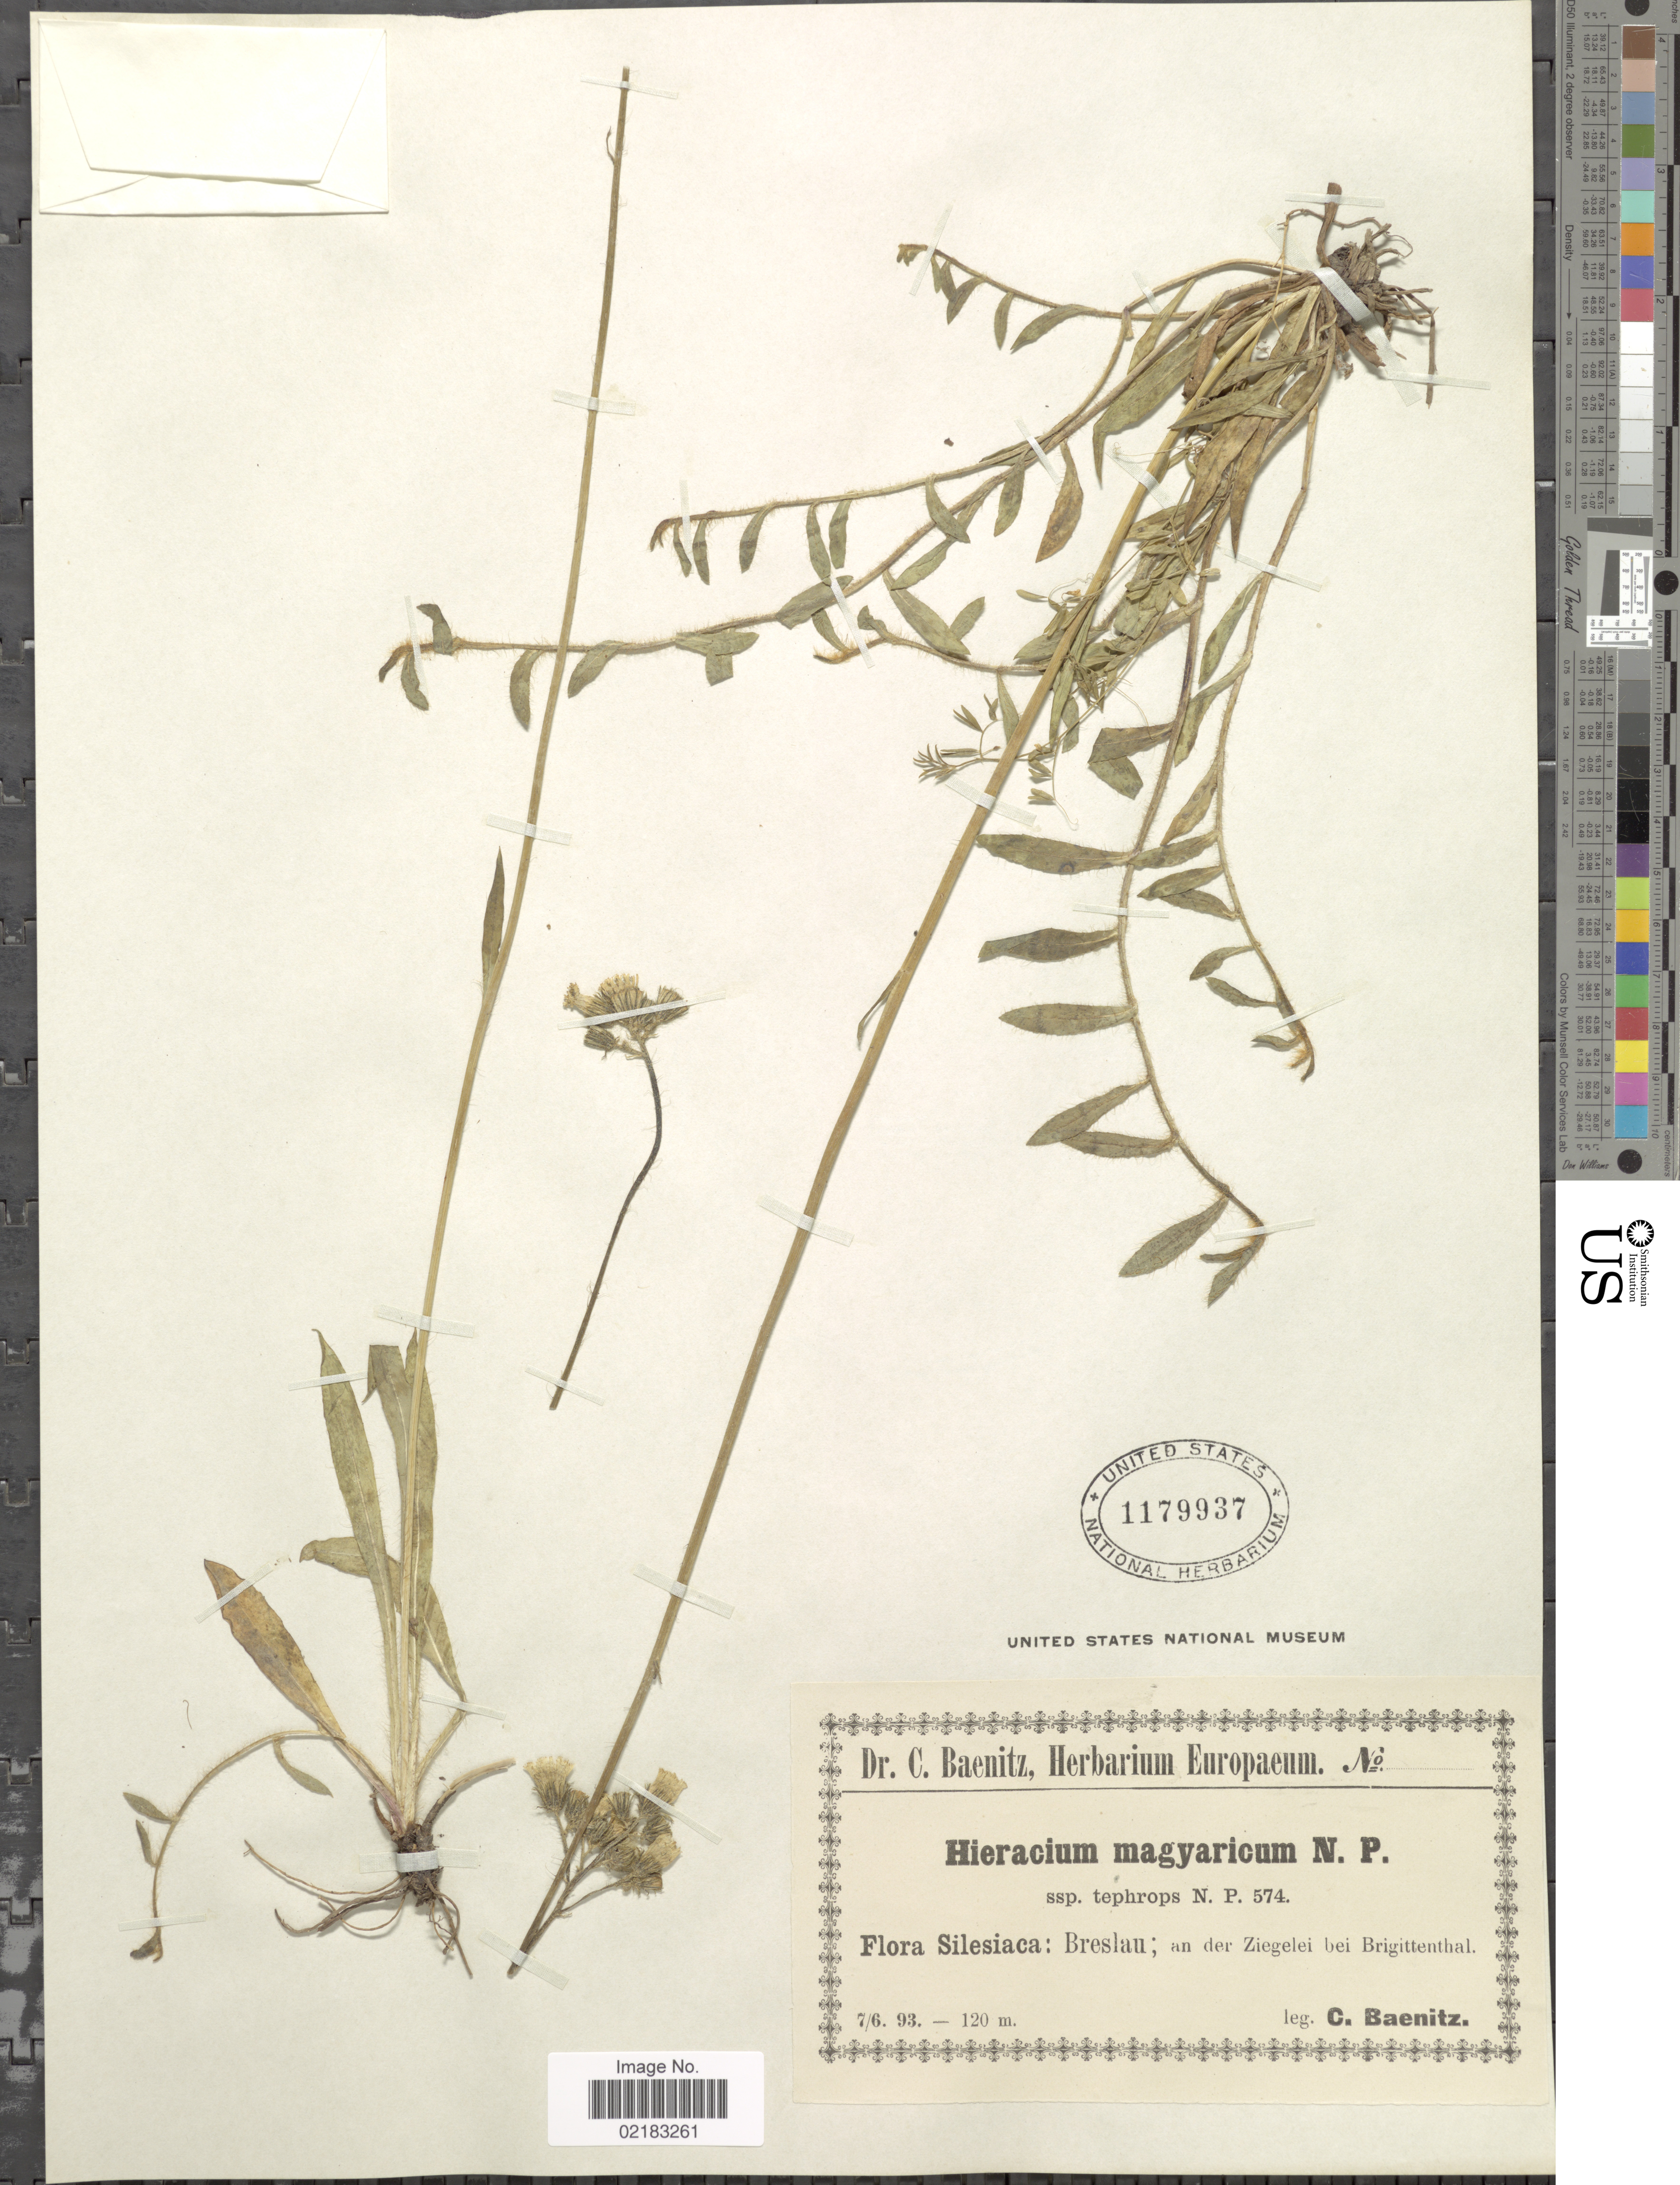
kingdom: Plantae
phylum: Tracheophyta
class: Magnoliopsida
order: Asterales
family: Asteraceae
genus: Pilosella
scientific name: Pilosella piloselloides subsp. magyarica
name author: (Peter) S. Bräut. & Greuter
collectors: C. G. Baenitz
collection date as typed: Transcribed d/m/y: 7/6/93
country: Poland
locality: Silesiaca: Breslau; an der Ziegelei bei Brigittenthal; an der Ziegelei bei Brigittenhal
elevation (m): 120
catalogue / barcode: US 1179937